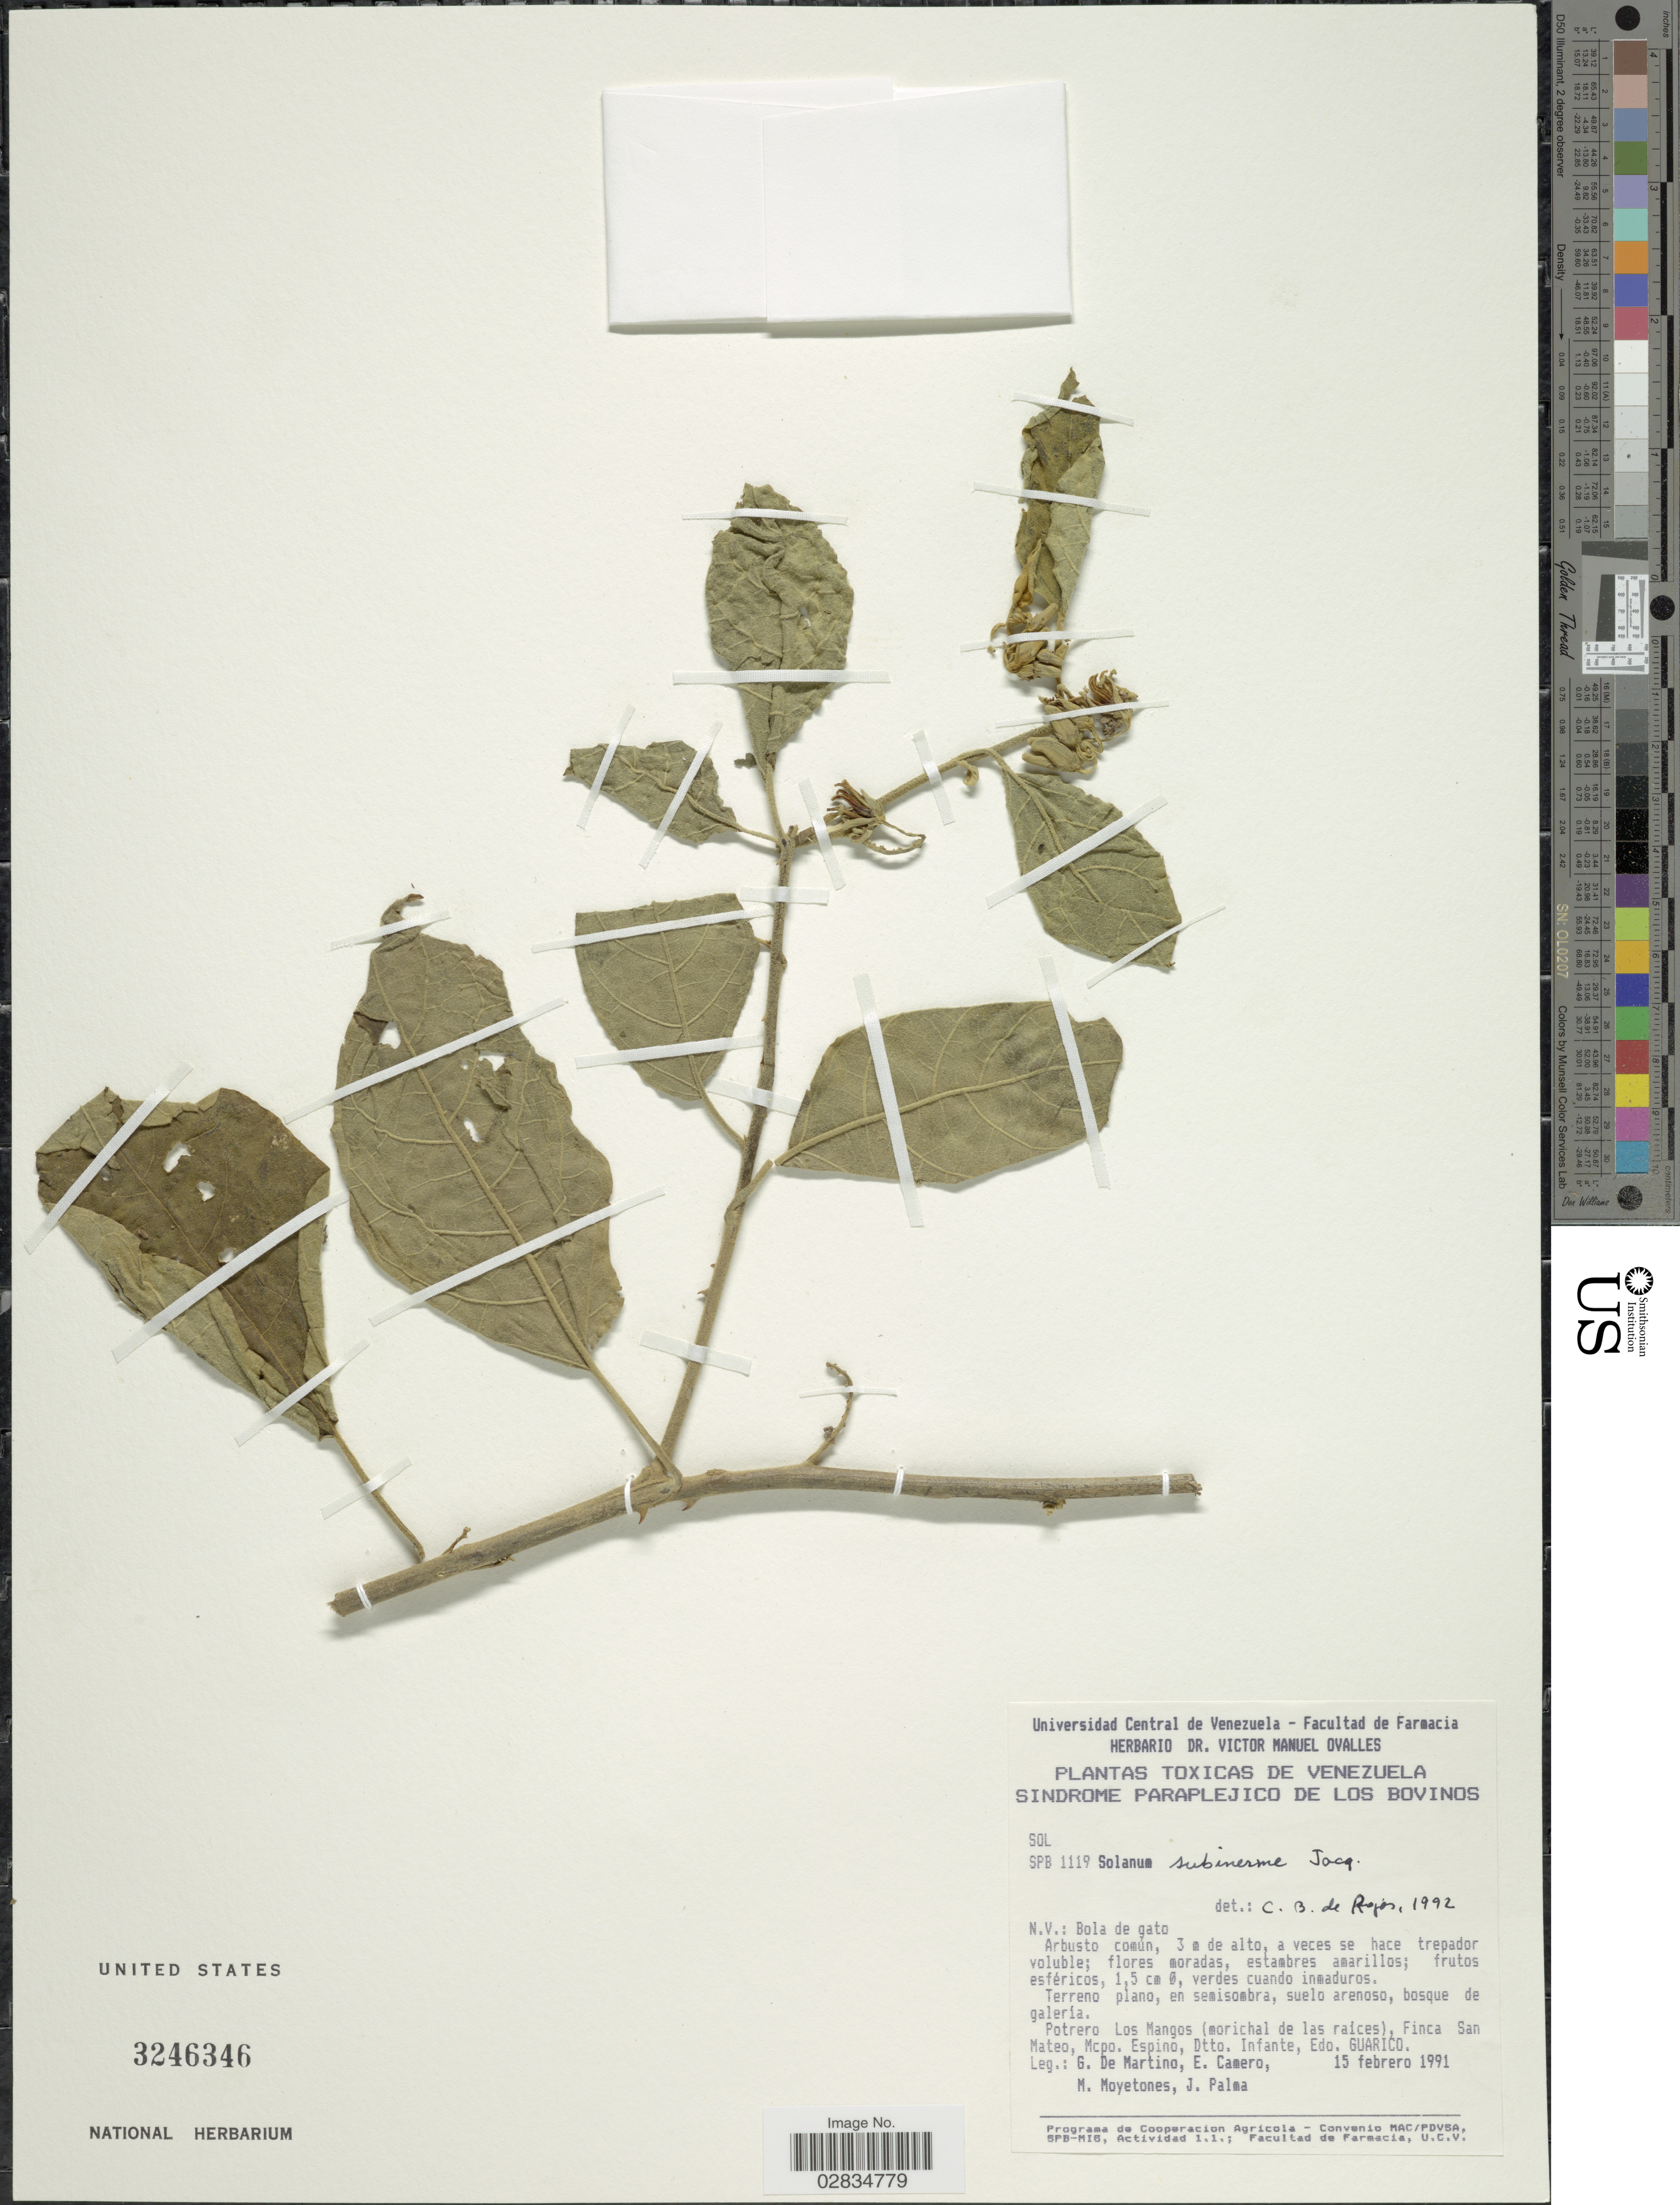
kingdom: Plantae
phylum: Tracheophyta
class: Magnoliopsida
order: Solanales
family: Solanaceae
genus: Solanum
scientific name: Solanum subinerme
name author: Jacq.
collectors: G. De Martino, E. Camero, M. Moyetones & J. Palma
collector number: SPB1119?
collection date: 1991-02-15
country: Venezuela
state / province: Guárico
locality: Potrero Los Mangos (morichal de las raices), Finca San Mateo, Mcpo. Espino, Dtto. Infante.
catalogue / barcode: US 3246346